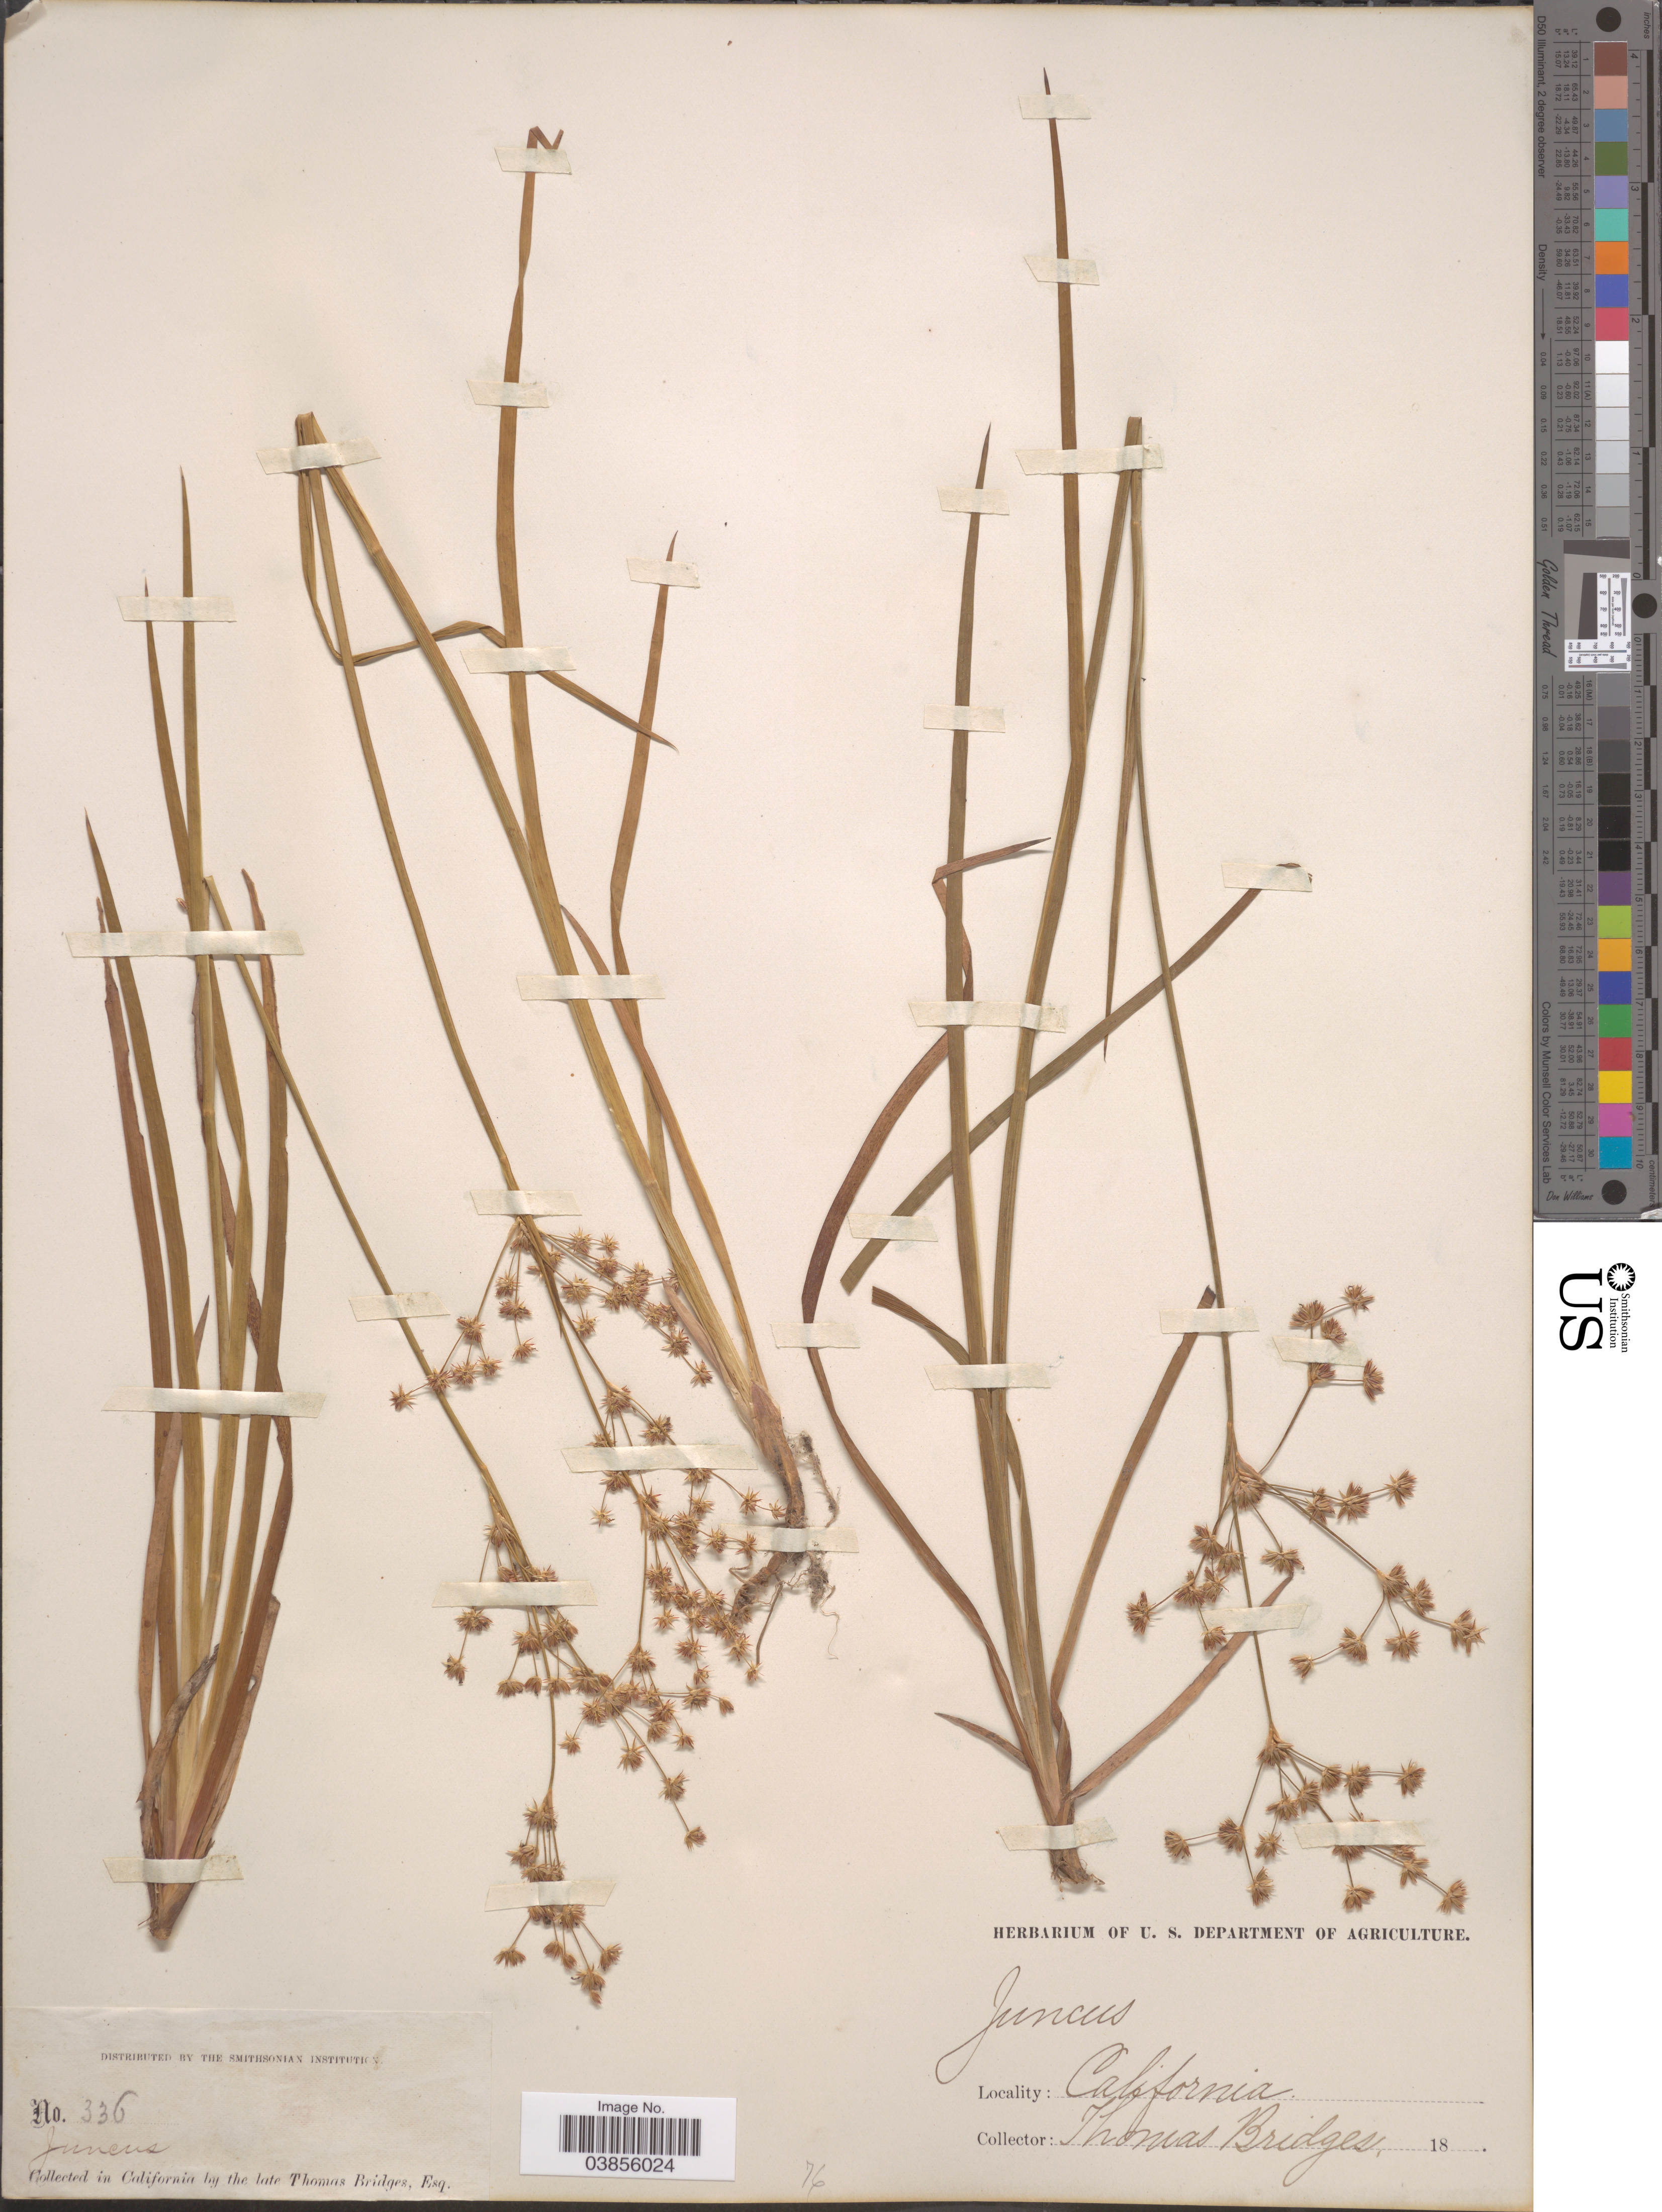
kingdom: Plantae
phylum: Tracheophyta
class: Liliopsida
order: Poales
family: Juncaceae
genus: Juncus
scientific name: Juncus oxymeris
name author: Engelm.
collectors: T. Bridges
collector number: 336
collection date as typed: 18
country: United States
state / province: California